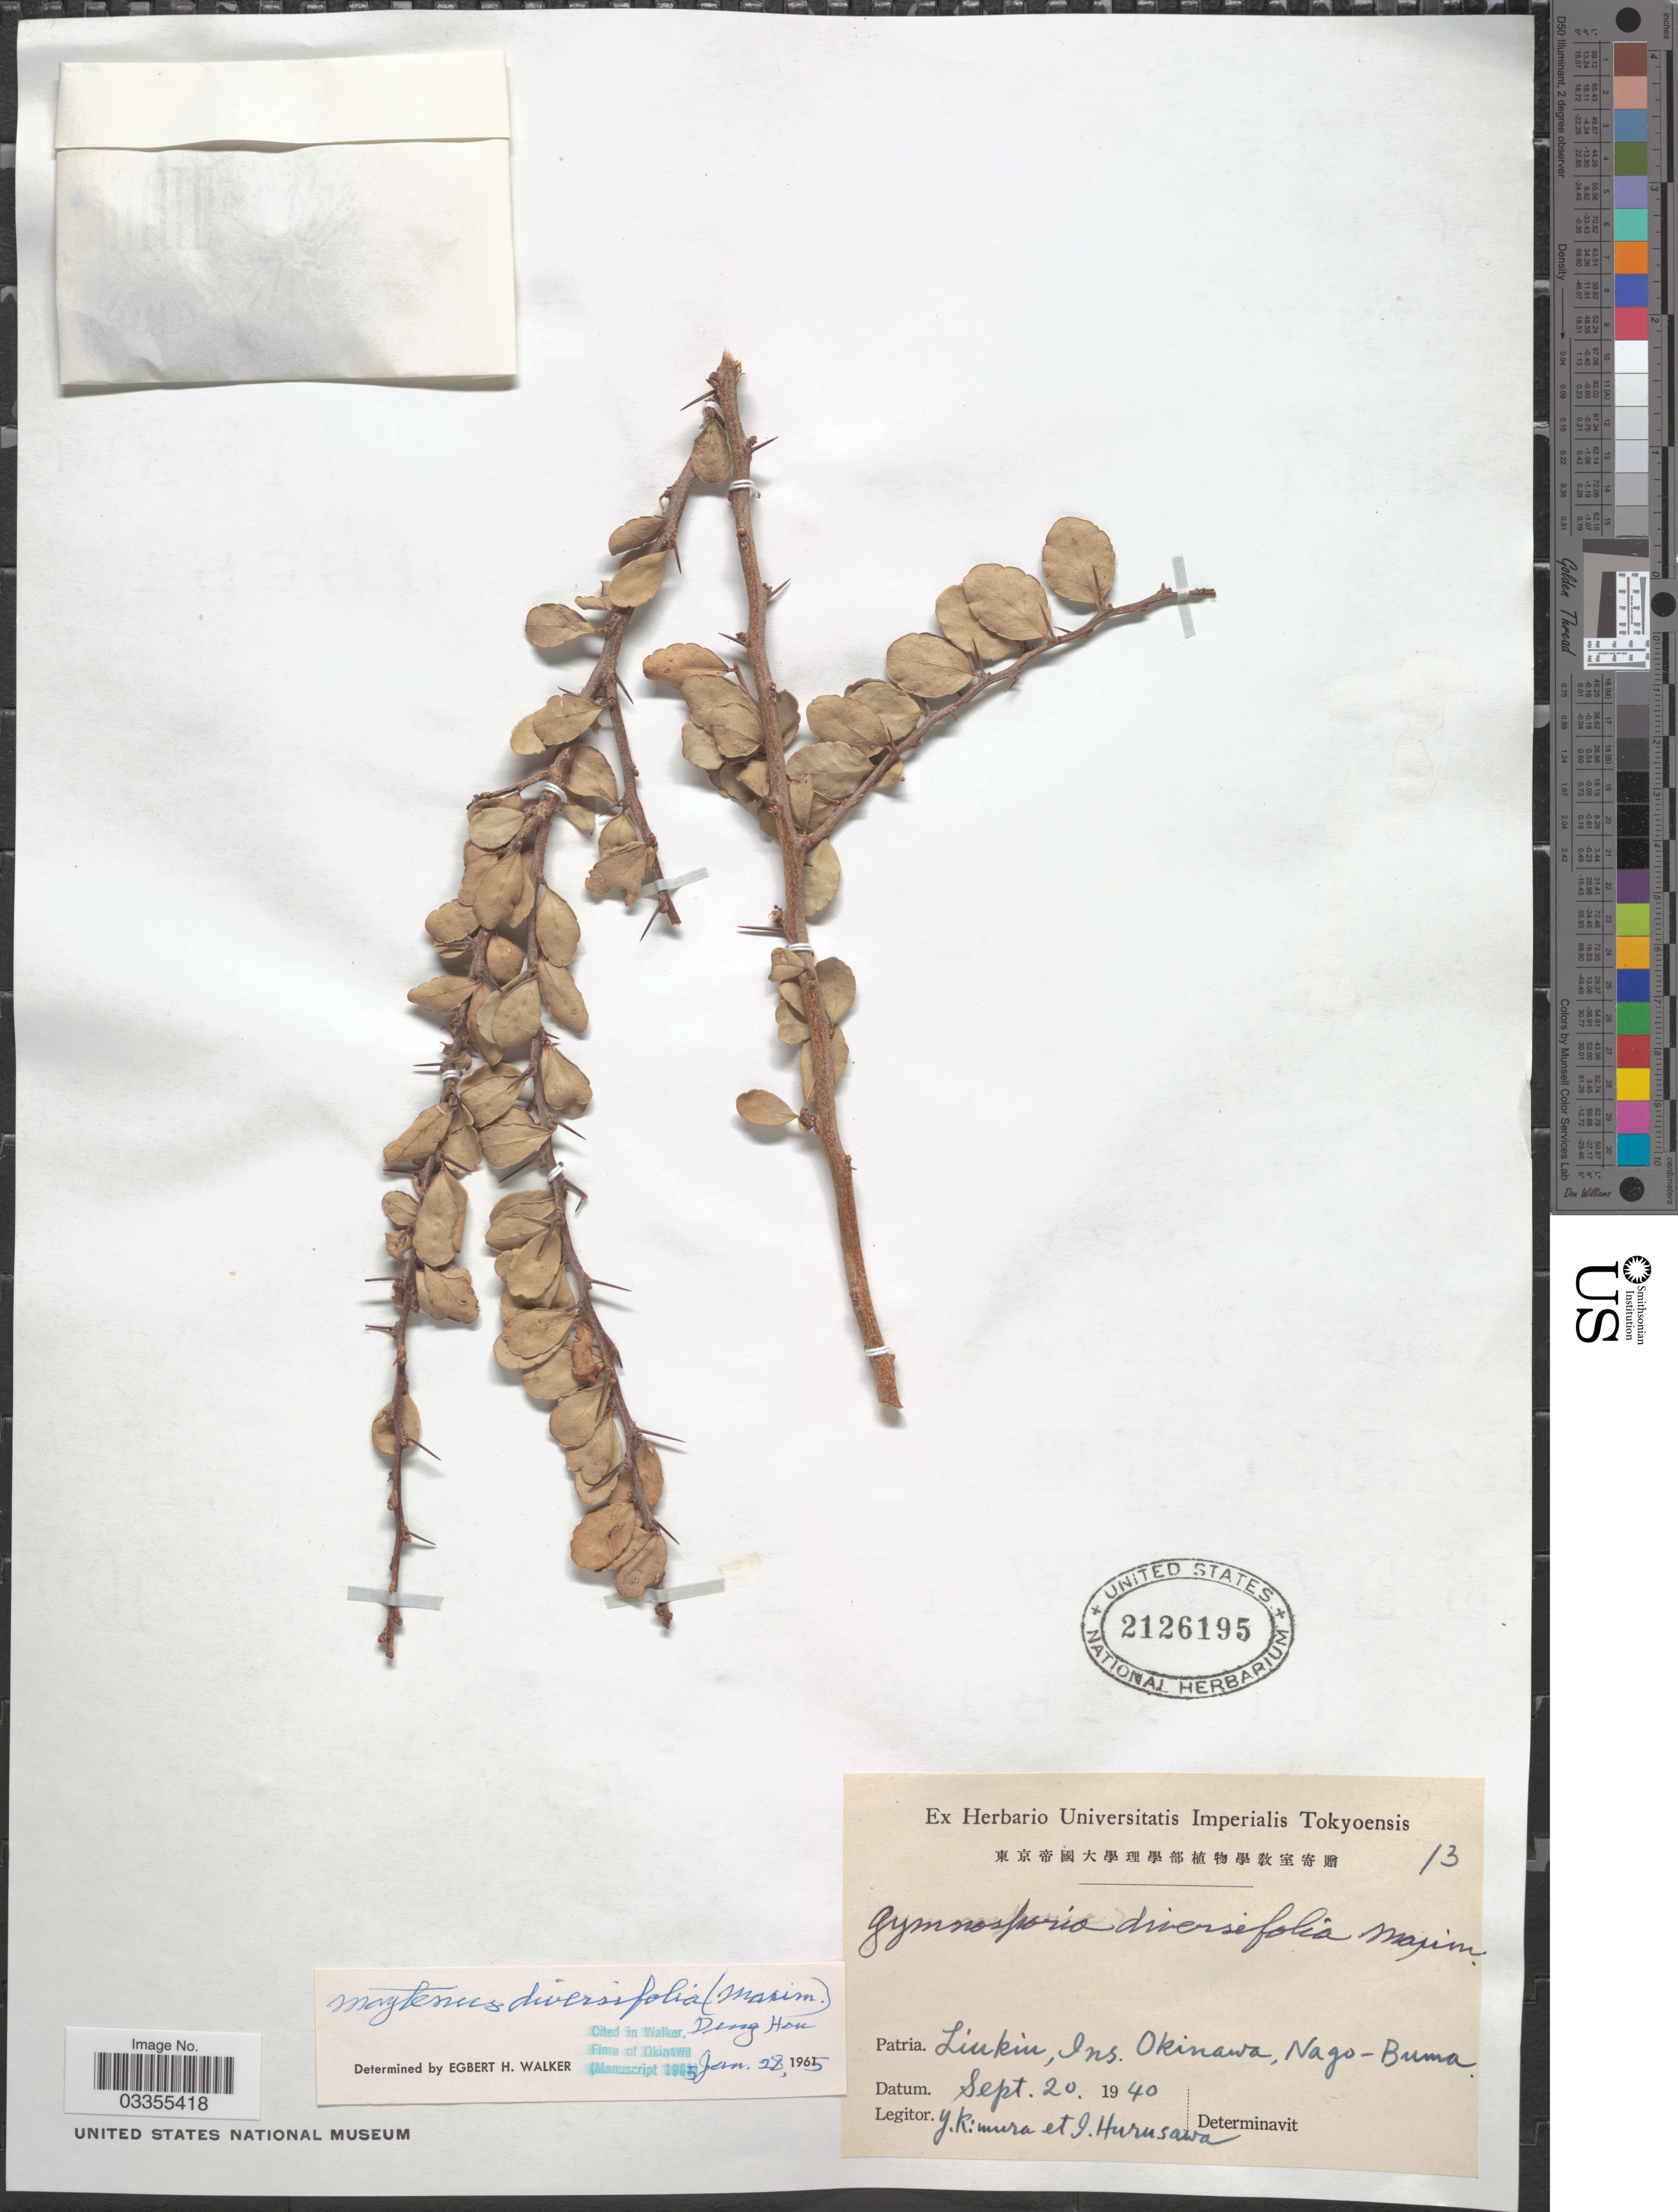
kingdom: Plantae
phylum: Tracheophyta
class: Magnoliopsida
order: Celastrales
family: Celastraceae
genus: Gymnosporia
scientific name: Gymnosporia diversifolia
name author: Maxim.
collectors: Y. Kimura & I. Hurusawa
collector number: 13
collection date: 1940-09-20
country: Japan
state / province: Okinawa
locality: Liukiu Ins. Nago-Buma.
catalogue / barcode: US 2126195